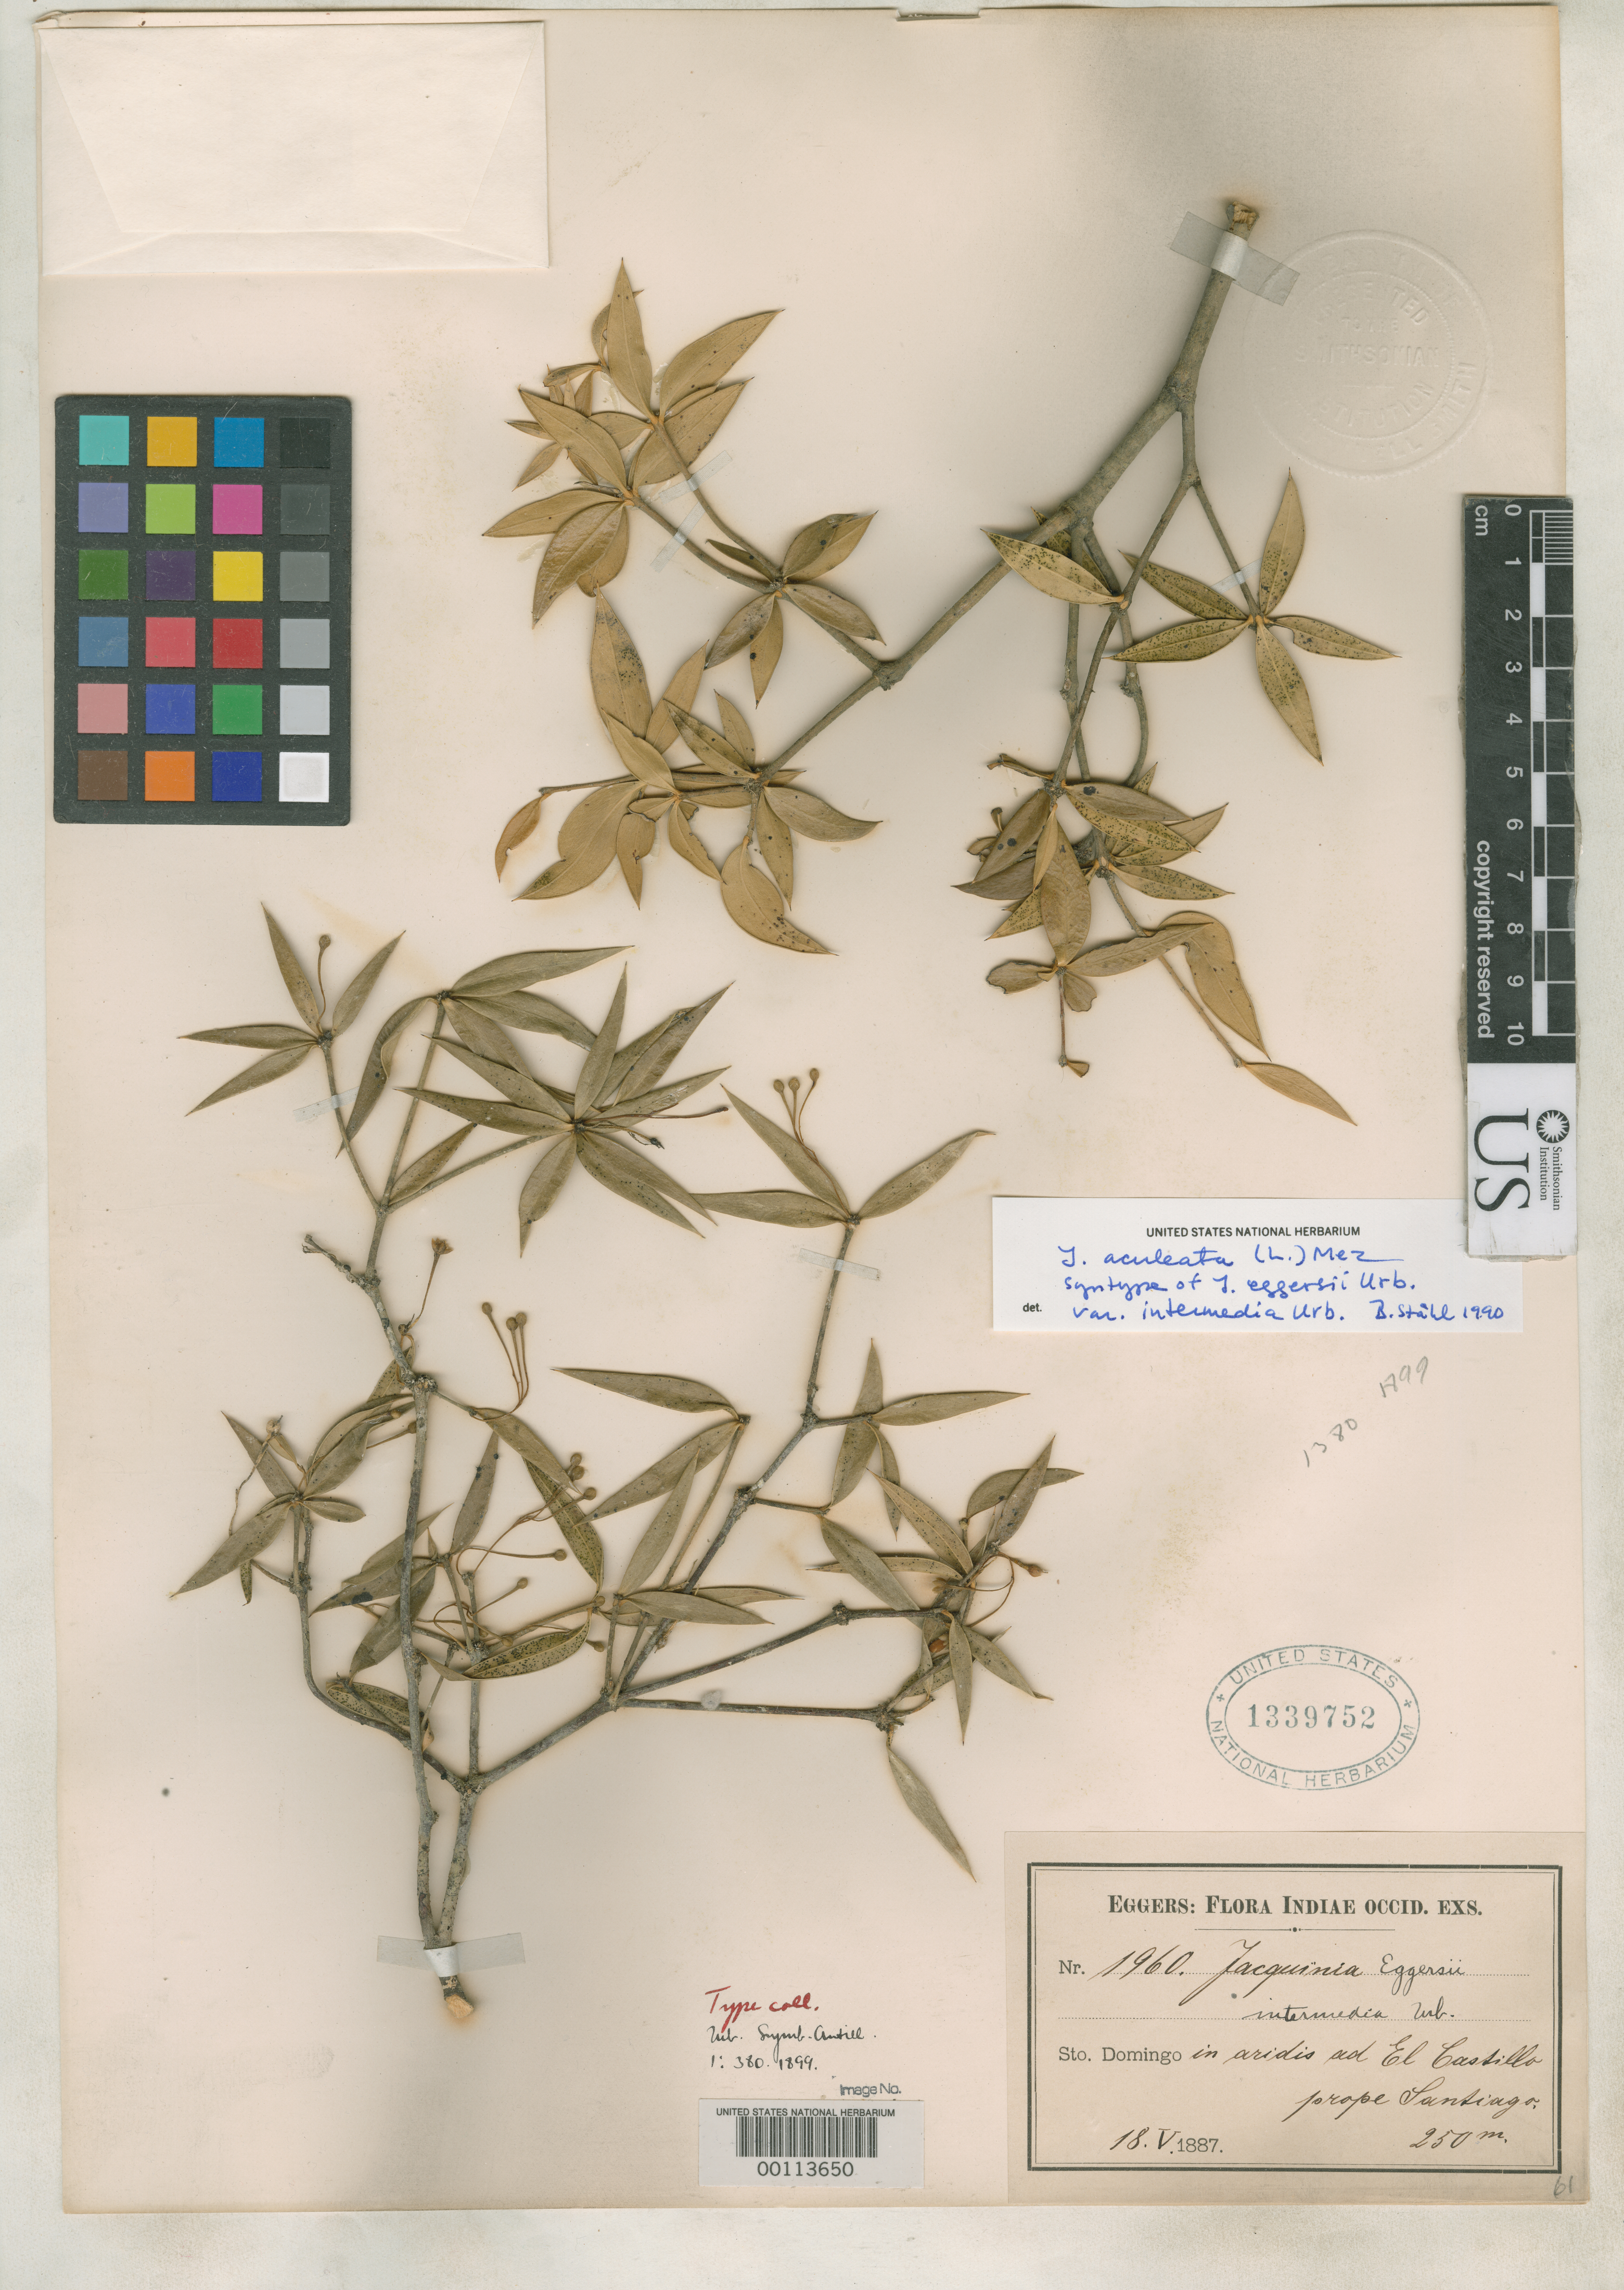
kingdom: Plantae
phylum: Tracheophyta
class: Magnoliopsida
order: Ericales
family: Primulaceae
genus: Jacquinia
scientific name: Jacquinia eggersii var. intermedia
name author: Urb.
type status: Syntype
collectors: H. F. A. von Eggers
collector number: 1960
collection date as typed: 18 May 1887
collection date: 1887-05-18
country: Dominican Republic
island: Hispaniola Island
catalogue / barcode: US 1339752